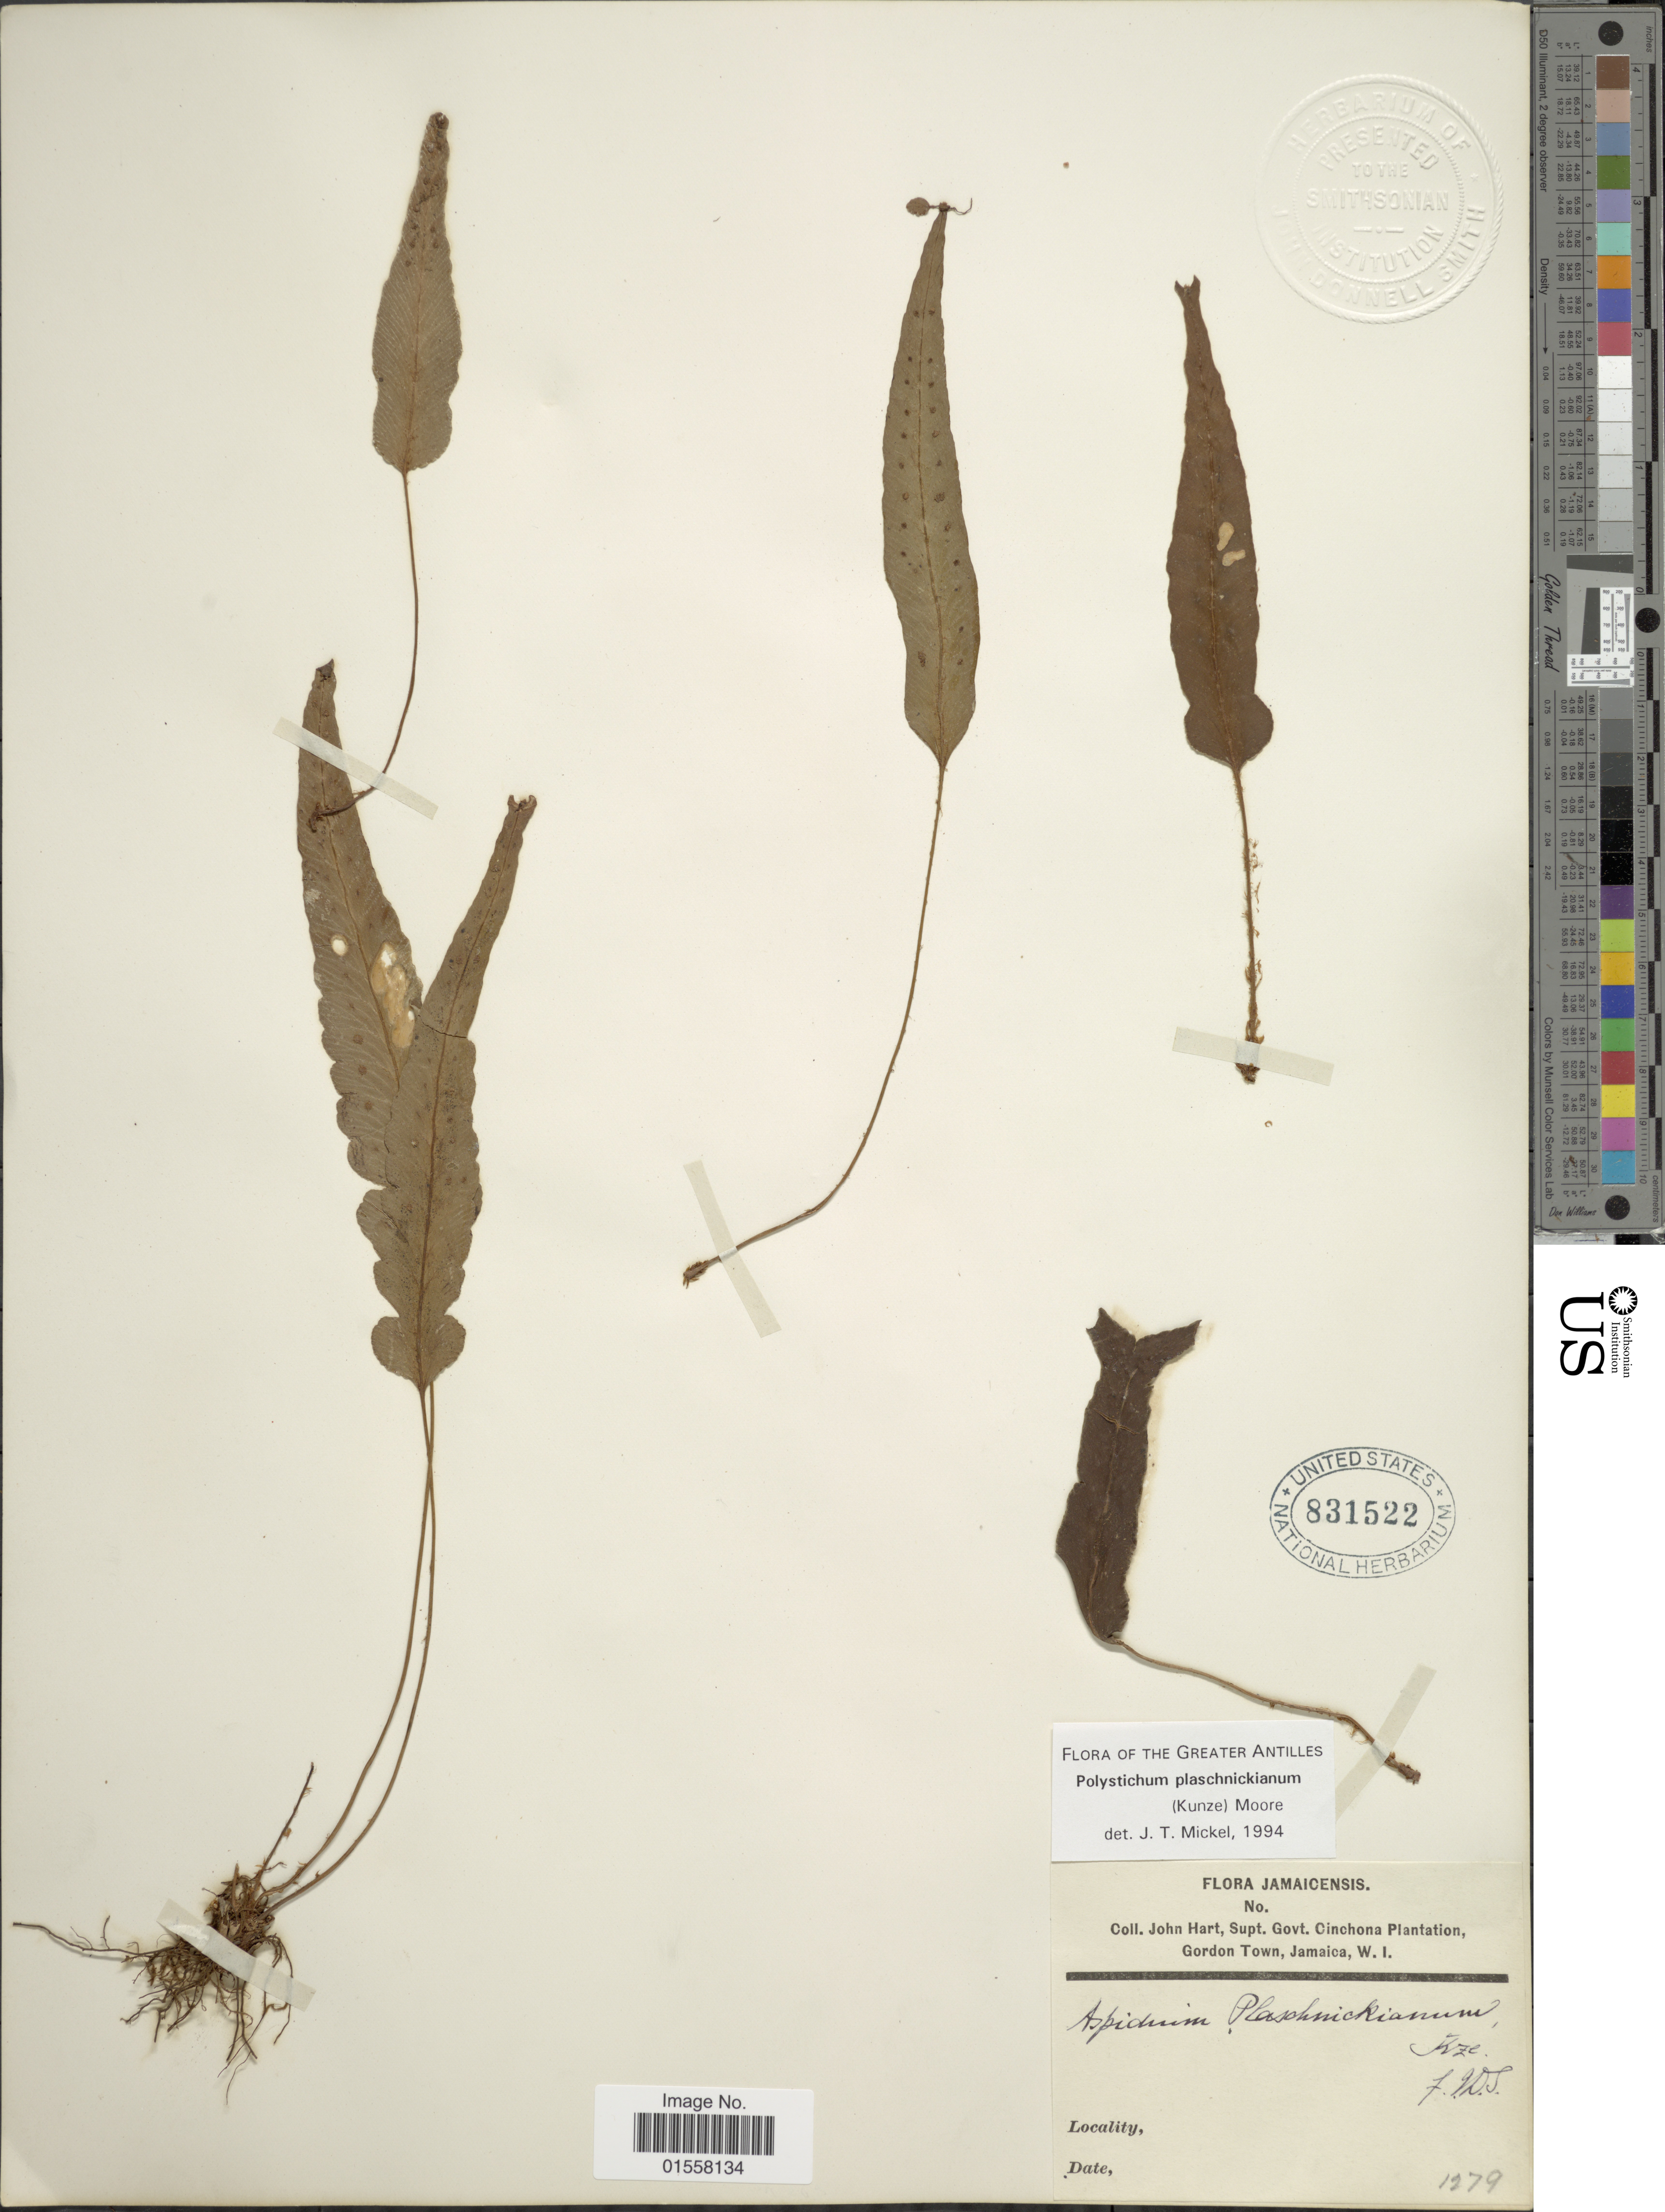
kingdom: Plantae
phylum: Tracheophyta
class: Polypodiopsida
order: Polypodiales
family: Dryopteridaceae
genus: Polystichum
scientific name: Polystichum plaschnickianum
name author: (Kunze) Moore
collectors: J. H. Hart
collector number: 1279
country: Jamaica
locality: Jamaicensis.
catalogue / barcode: US 831522